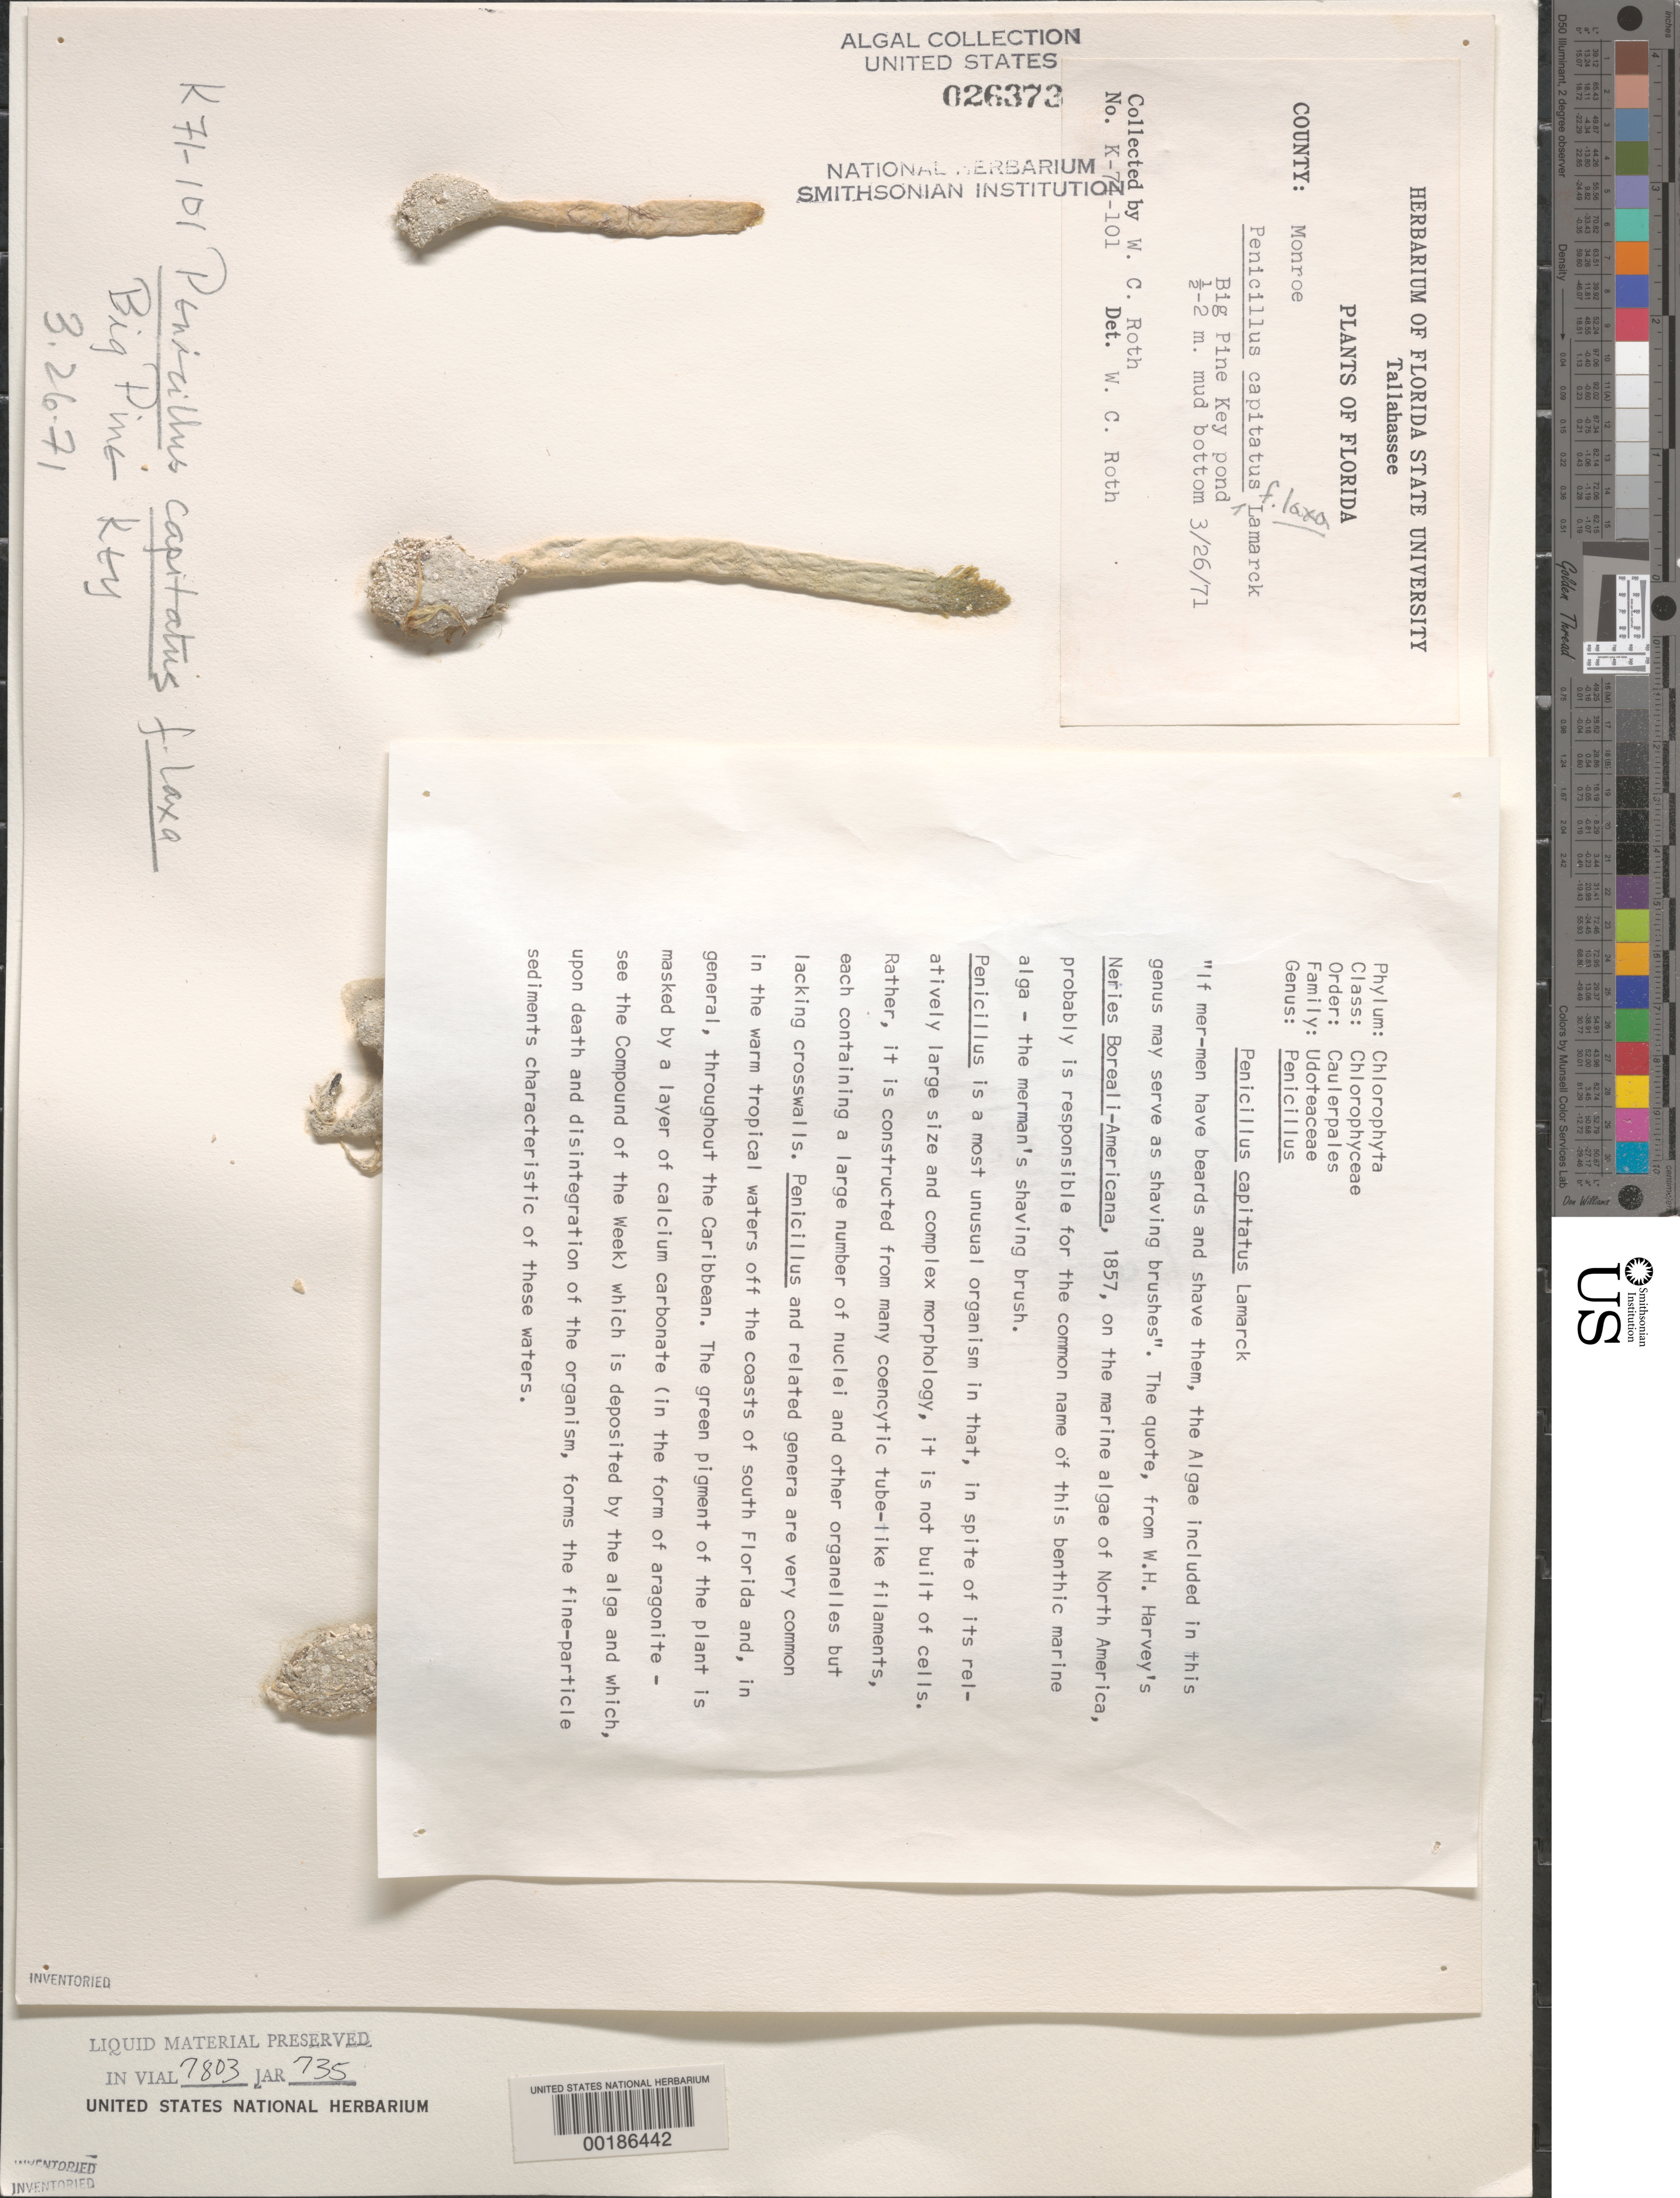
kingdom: Plantae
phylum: Chlorophyta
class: Ulvophyceae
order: Bryopsidales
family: Udoteaceae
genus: Penicillus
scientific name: Penicillus capitatus f. laxa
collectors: W. C. Roth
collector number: K-71-101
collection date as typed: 26 Mar 1971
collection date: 1971-03-26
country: United States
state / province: Florida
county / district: Monroe County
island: Big Pine Key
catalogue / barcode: US 26373